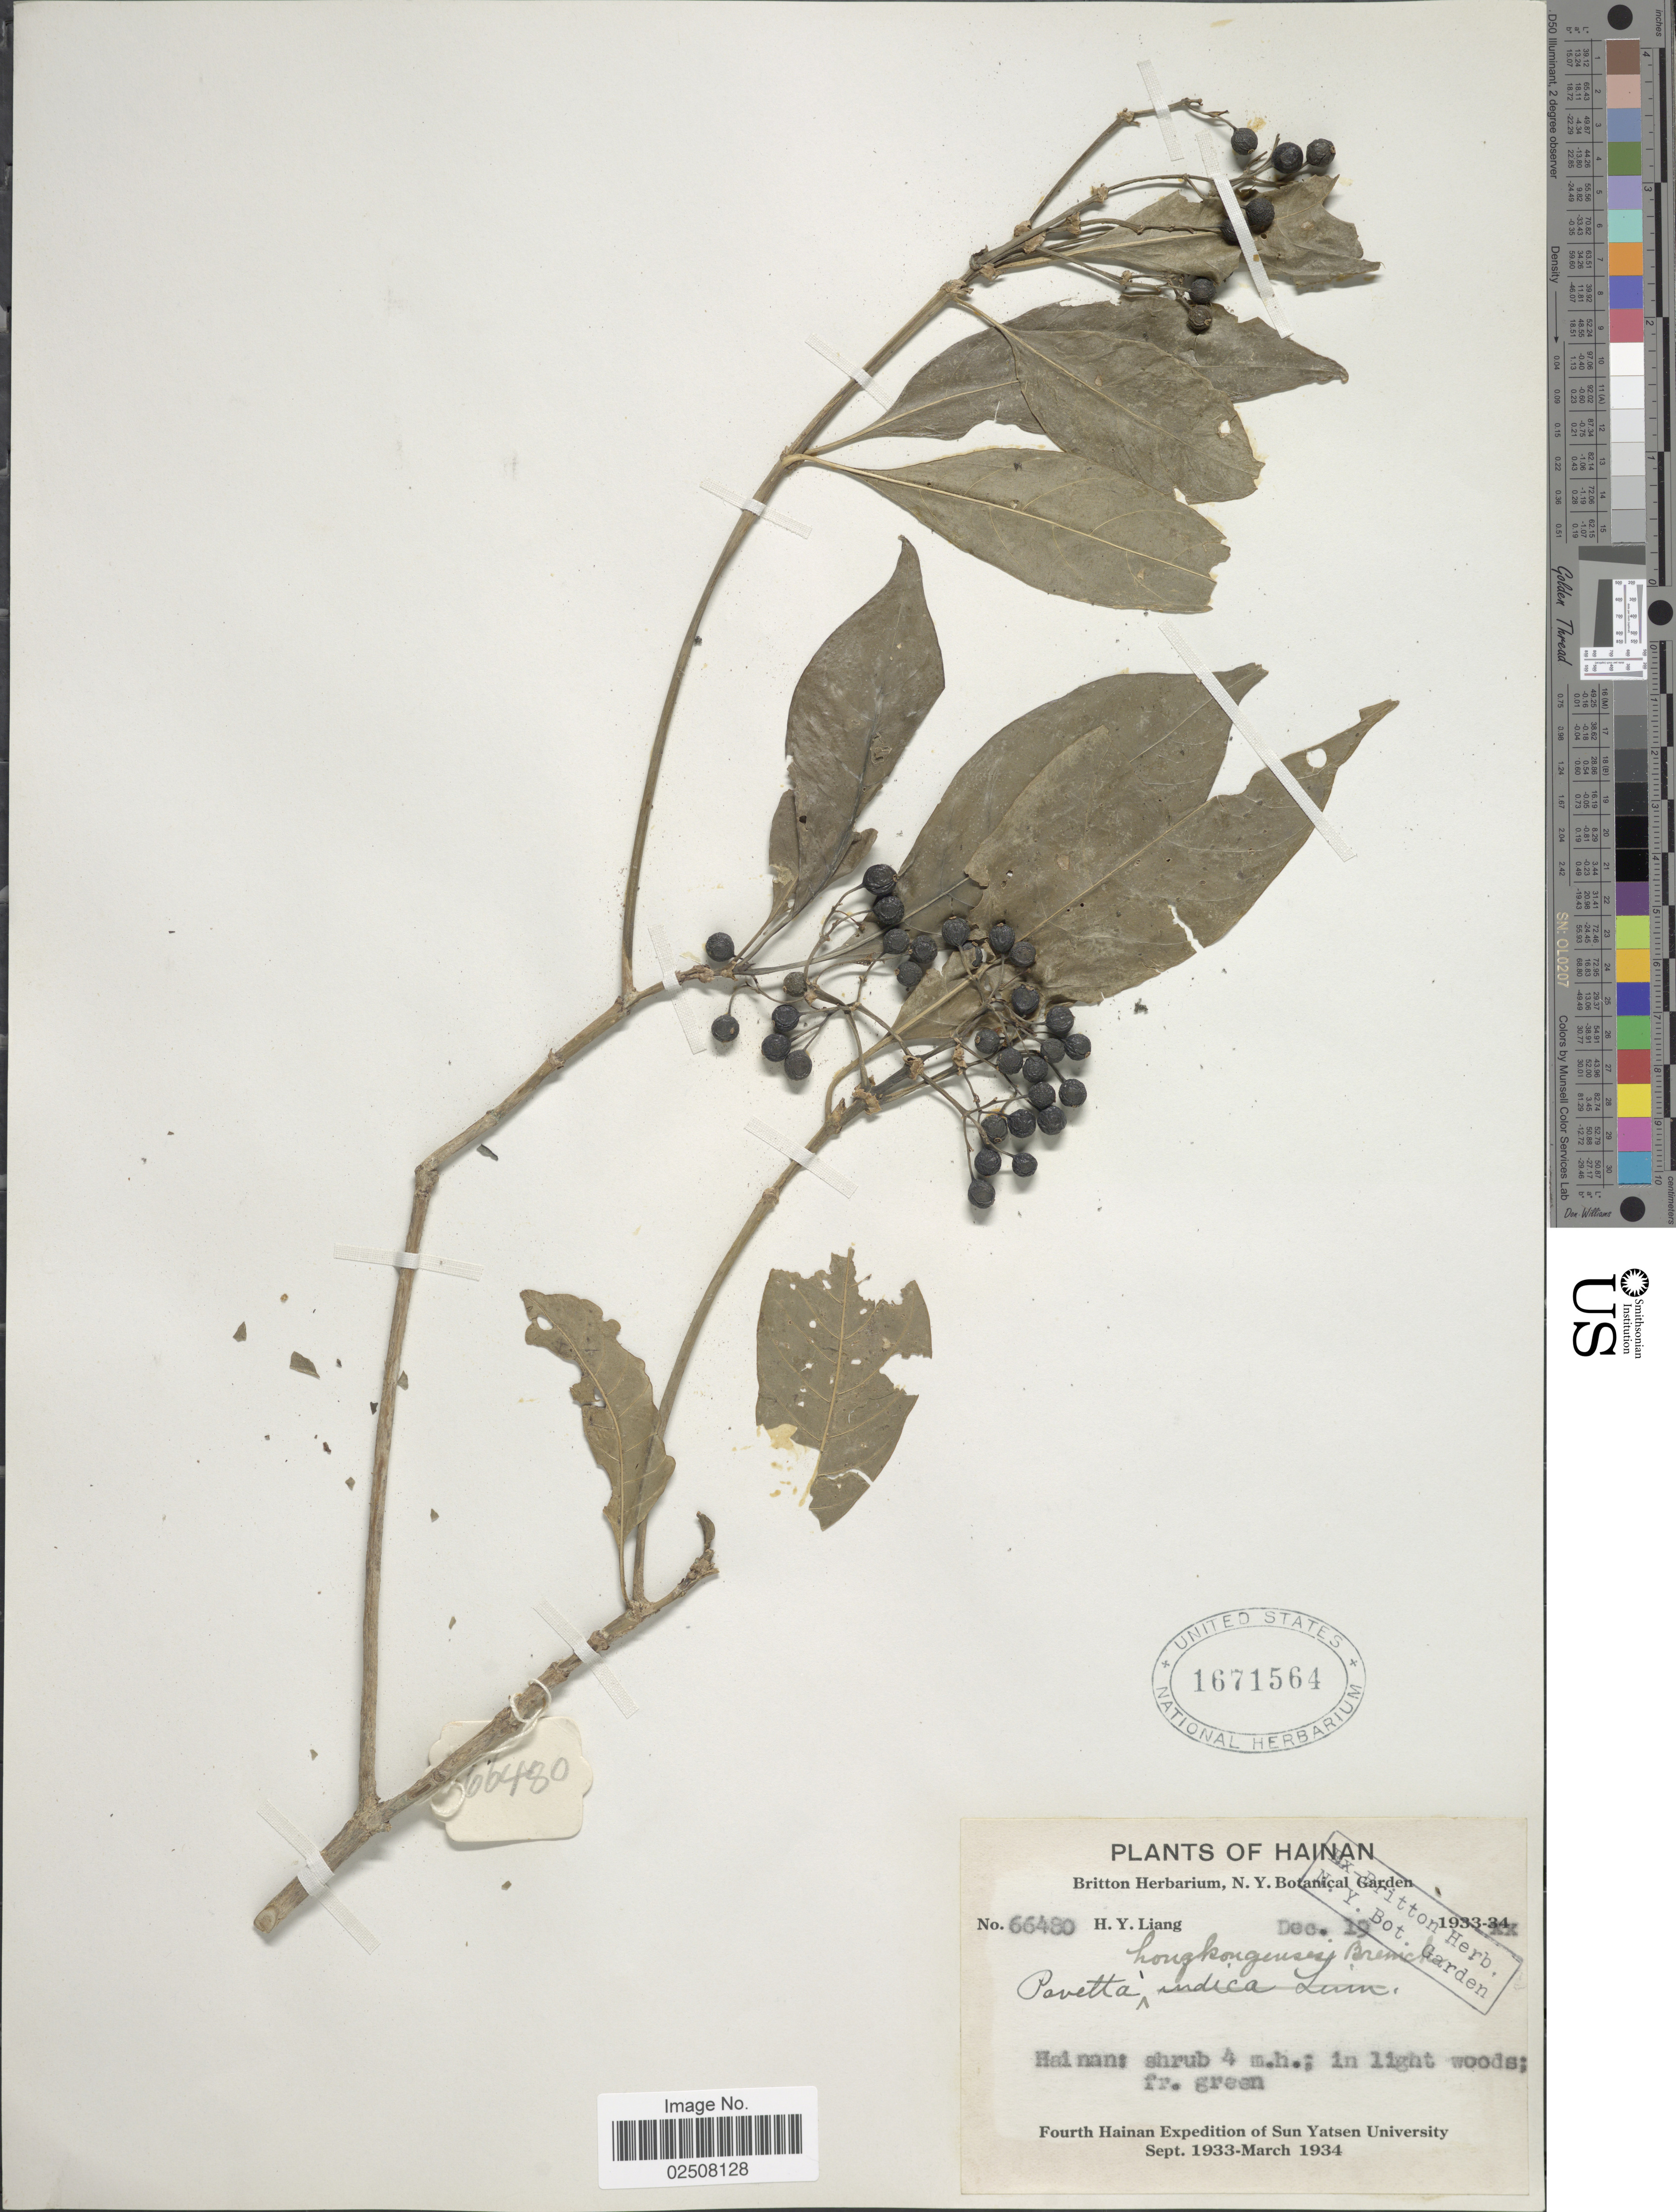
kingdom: Plantae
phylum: Tracheophyta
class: Magnoliopsida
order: Gentianales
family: Rubiaceae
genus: Pavetta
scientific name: Pavetta hongkongensis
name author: Bremek.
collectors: H. Y. Liang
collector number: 66480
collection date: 1933-12-19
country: China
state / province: Hainan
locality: In light woods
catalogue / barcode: US 1671564